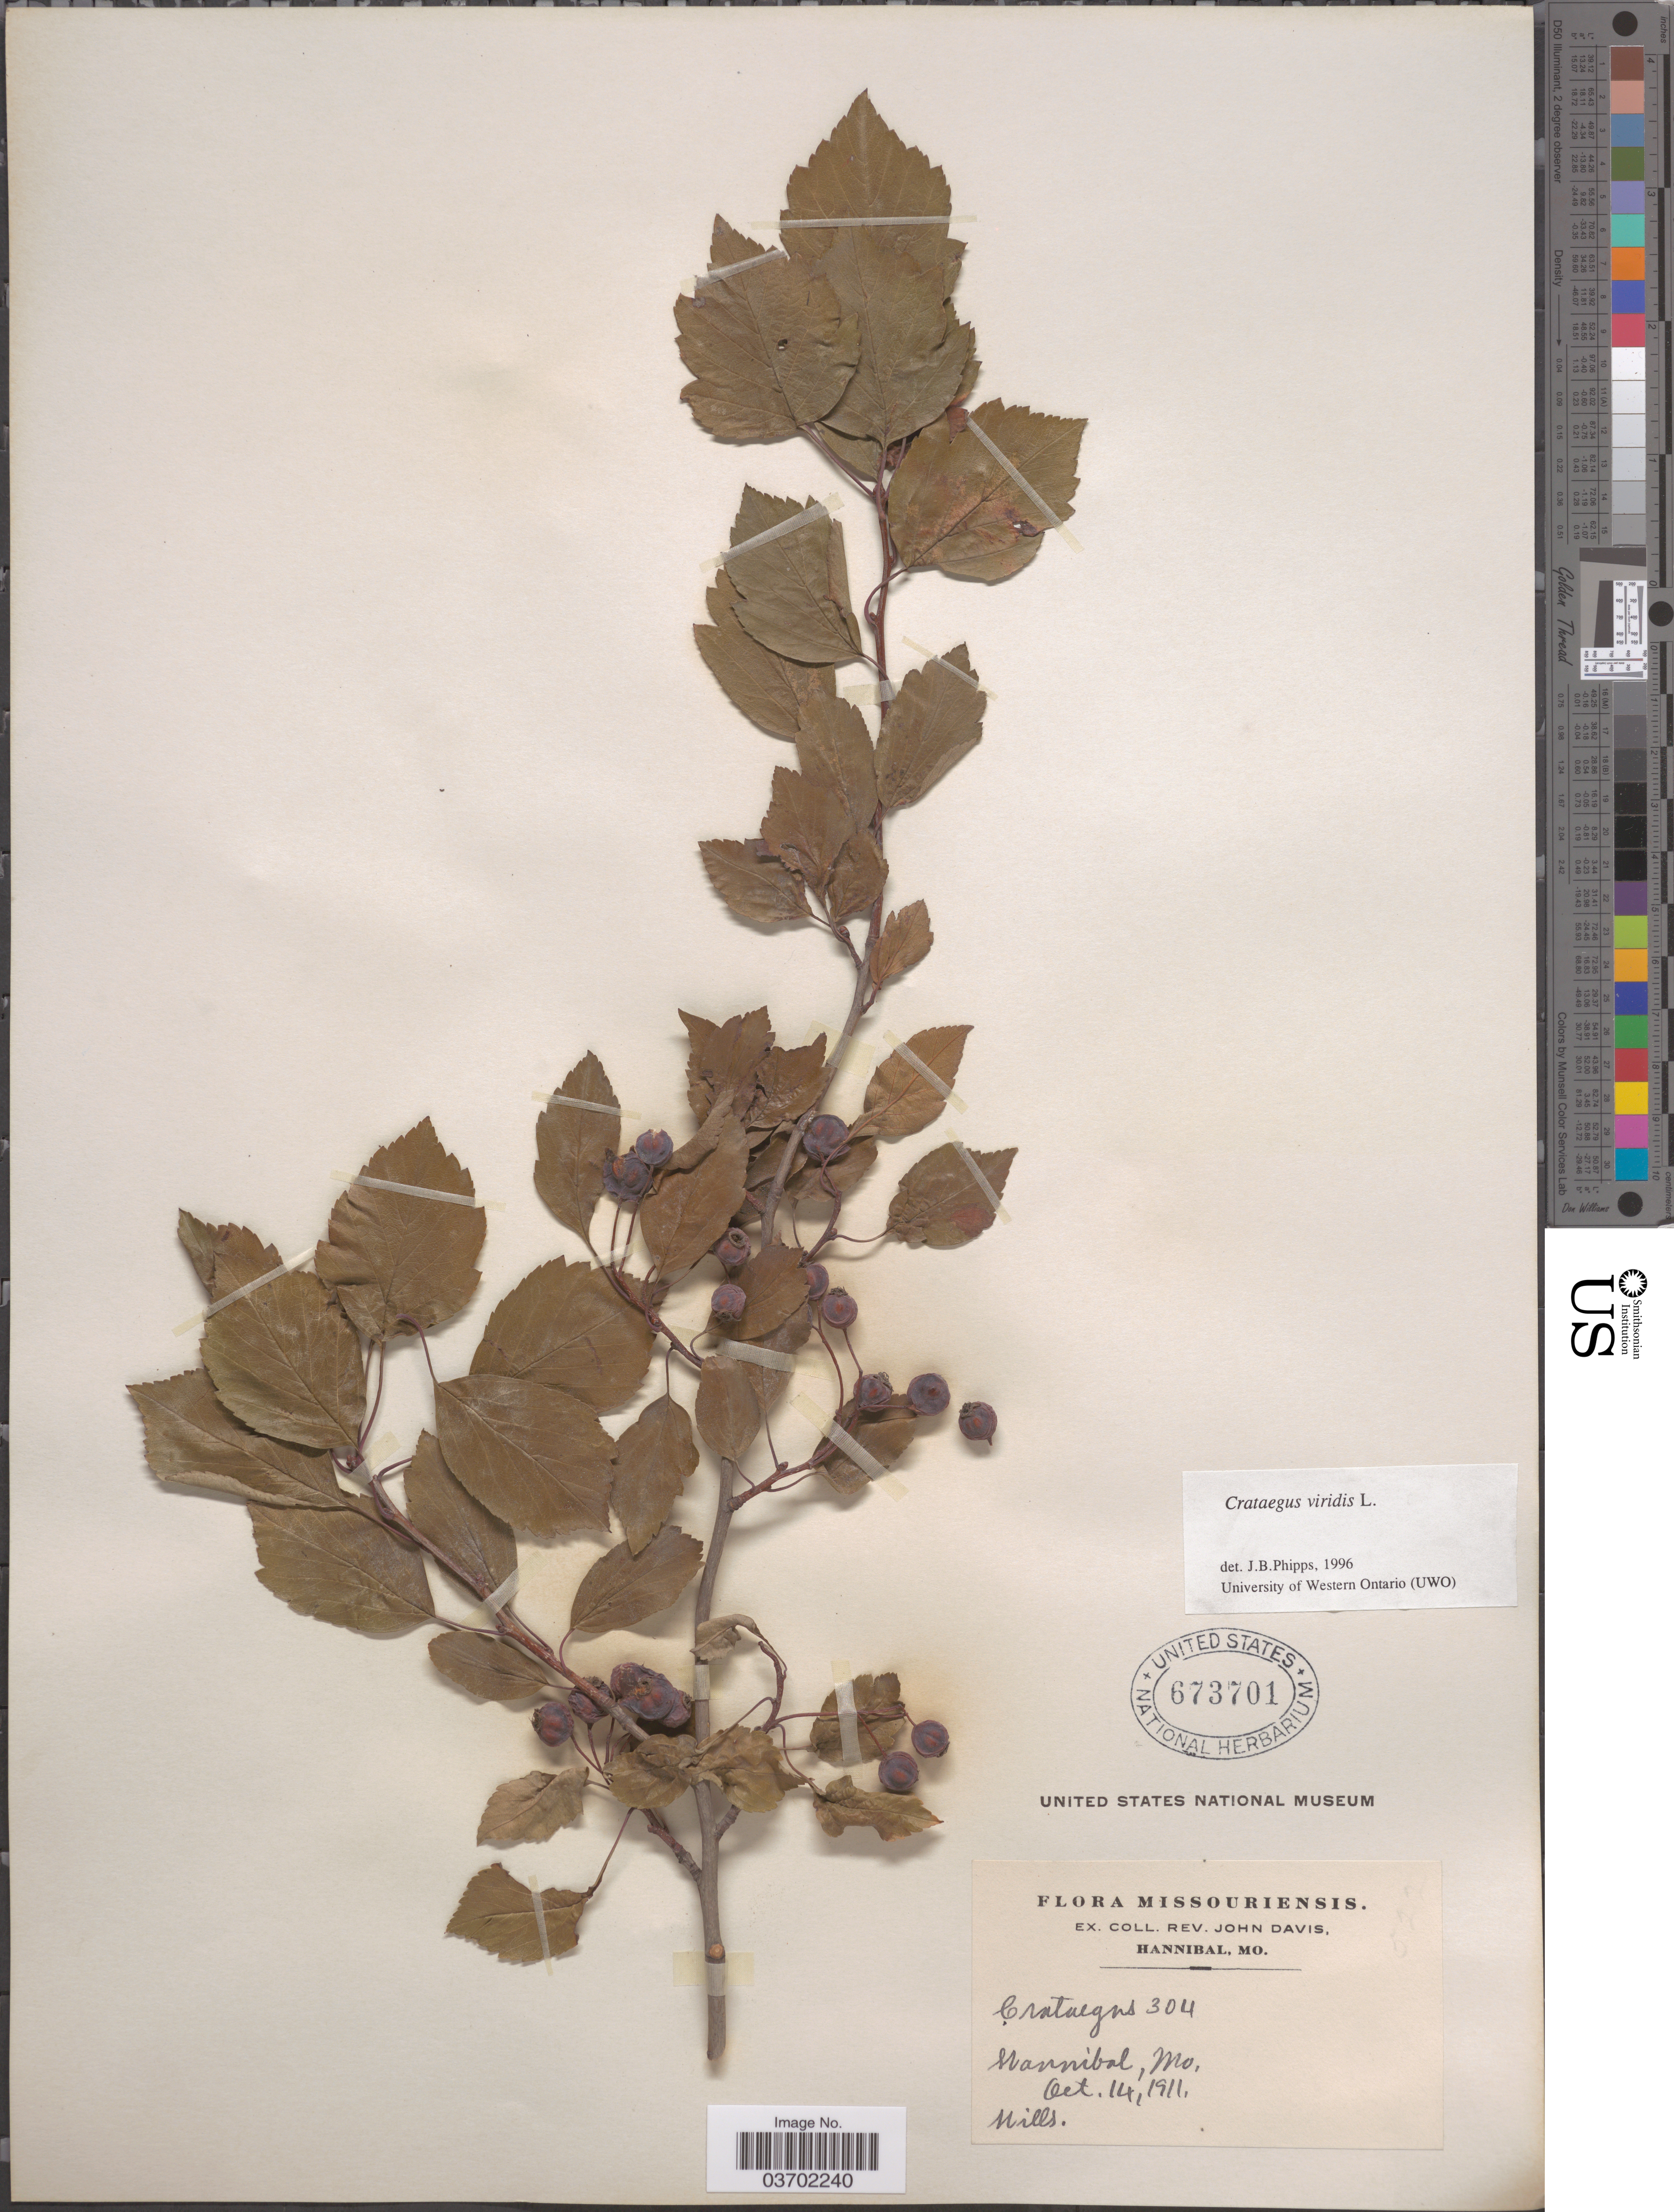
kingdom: Plantae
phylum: Tracheophyta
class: Magnoliopsida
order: Rosales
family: Rosaceae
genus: Crataegus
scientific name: Crataegus viridis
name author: L.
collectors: ex herb. Rev. John Davis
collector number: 304*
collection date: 1911-10-14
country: United States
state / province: Missouri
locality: Hannibal.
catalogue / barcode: US 673701